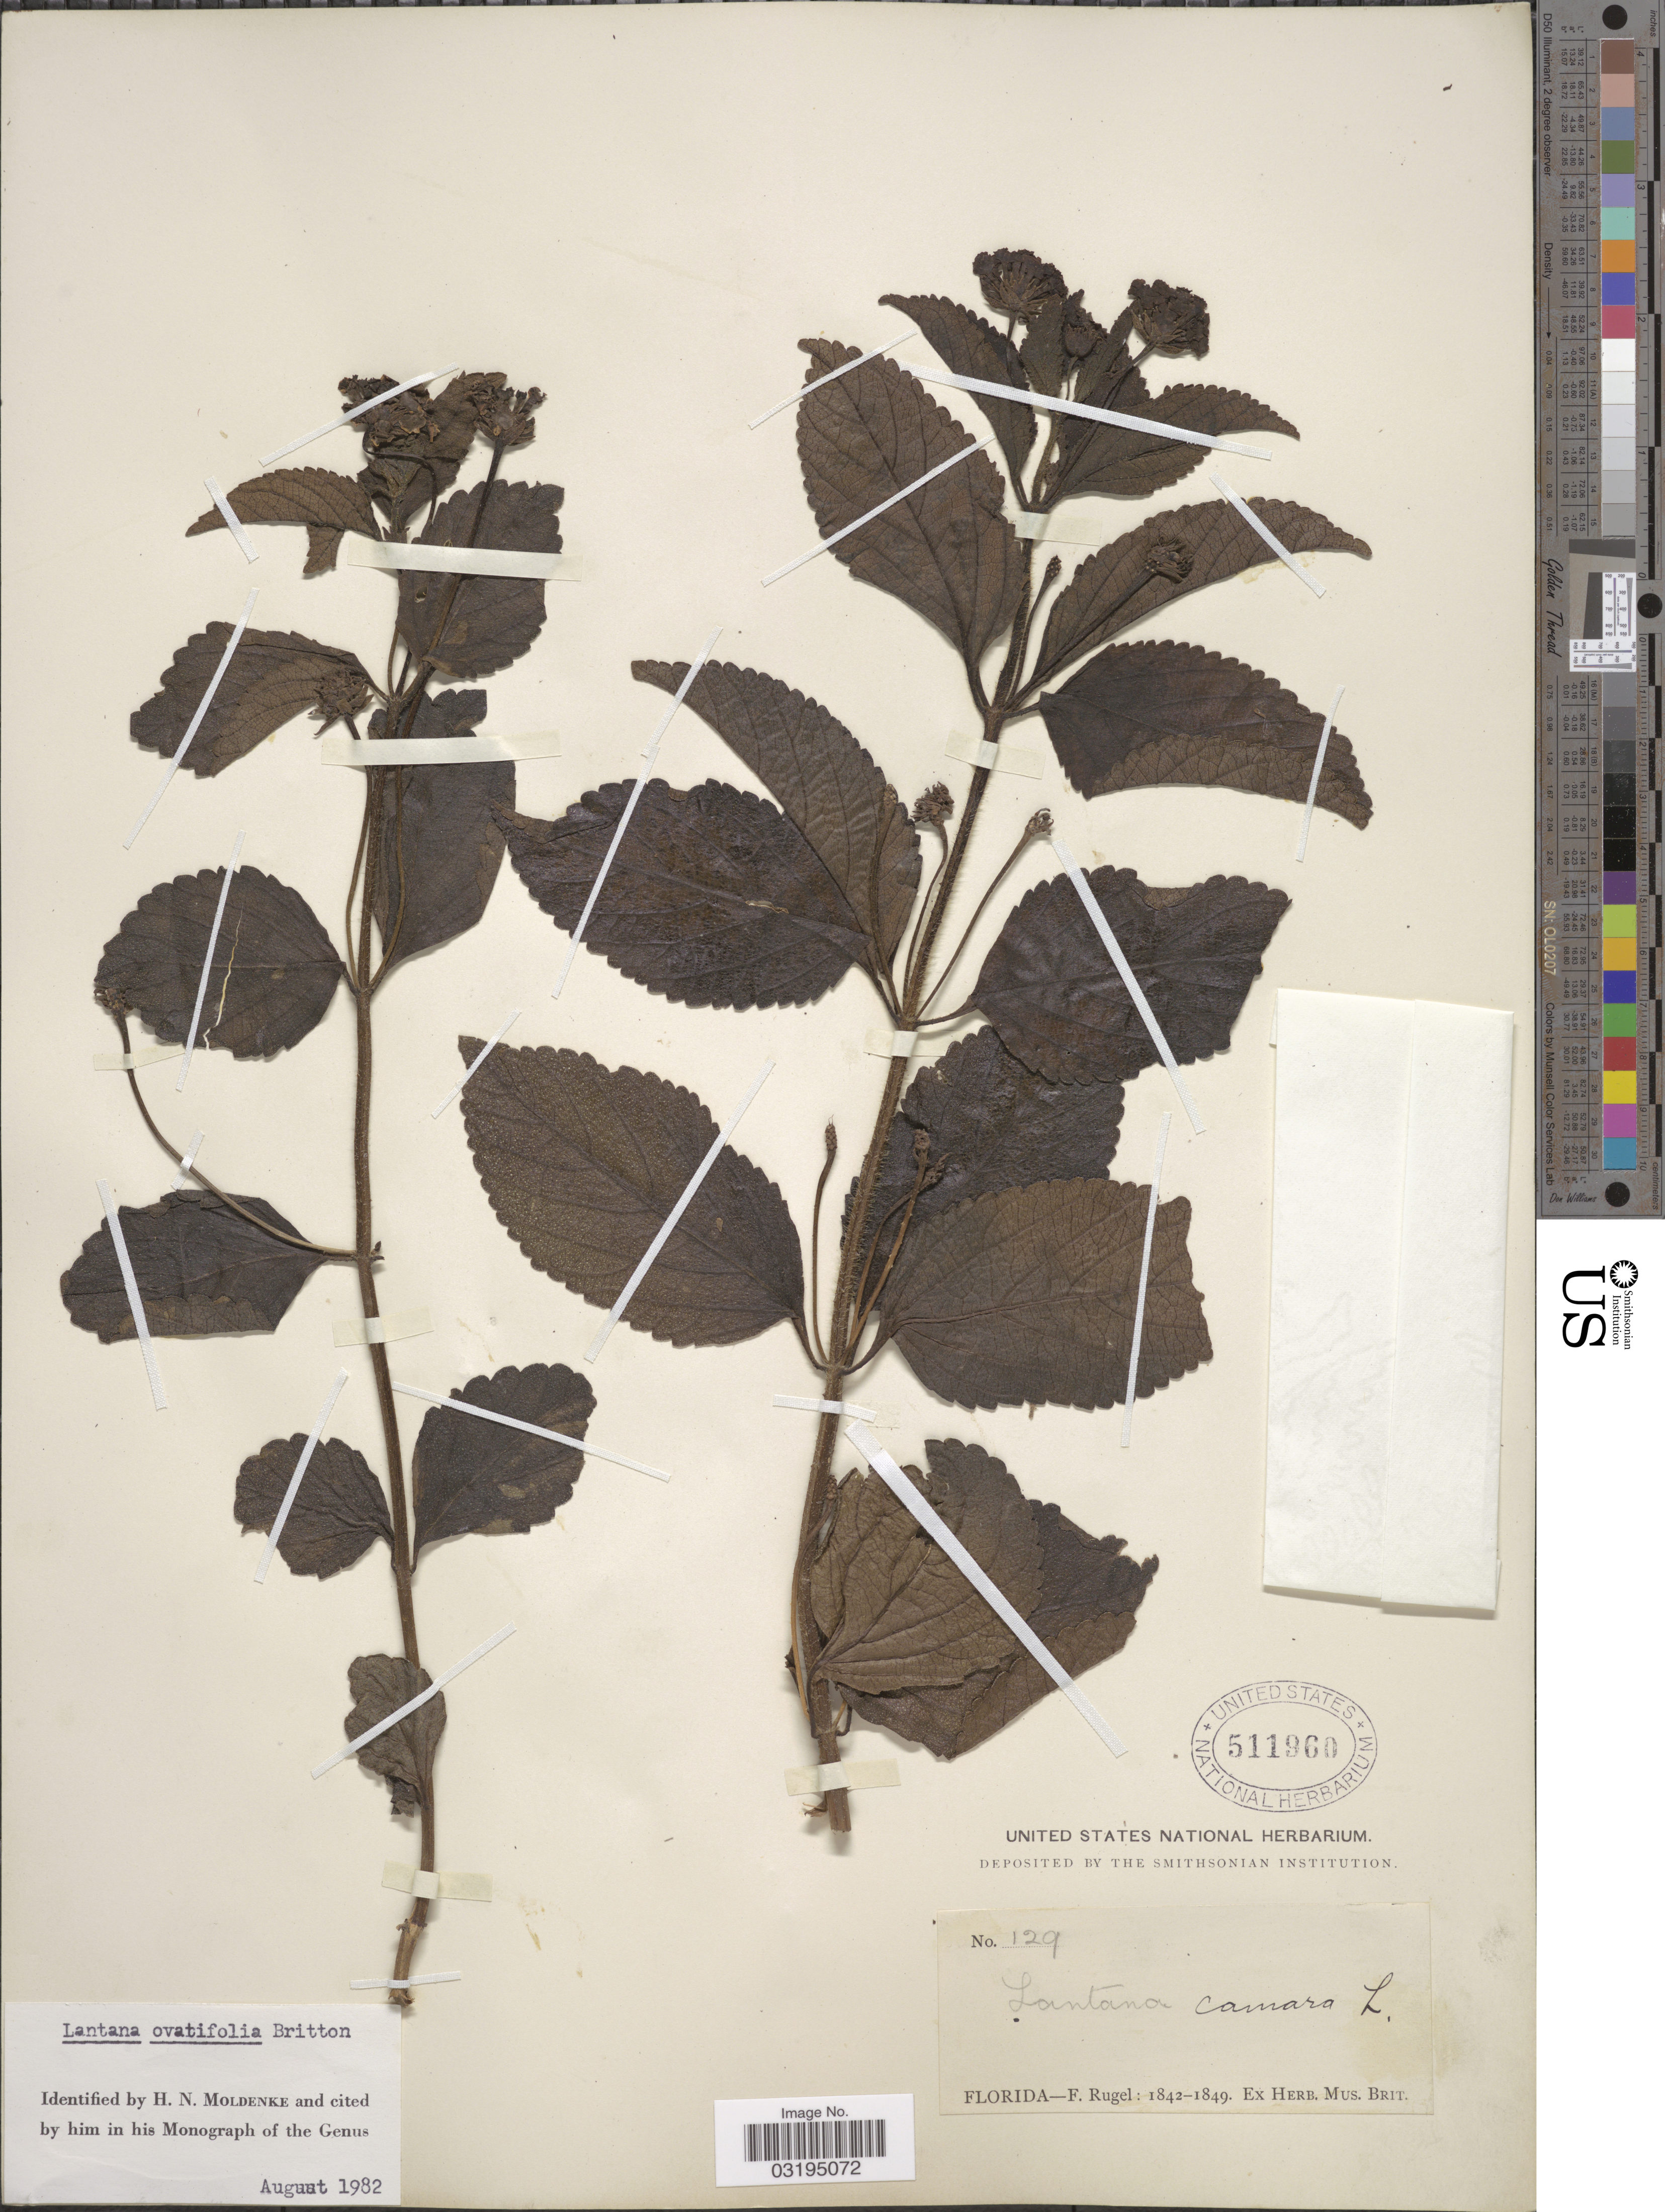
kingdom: Plantae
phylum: Tracheophyta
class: Magnoliopsida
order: Lamiales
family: Verbenaceae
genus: Lantana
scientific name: Lantana ovatifolia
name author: Britton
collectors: F. Rugel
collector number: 129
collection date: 1842/1849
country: United States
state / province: Florida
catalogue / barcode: US 511960